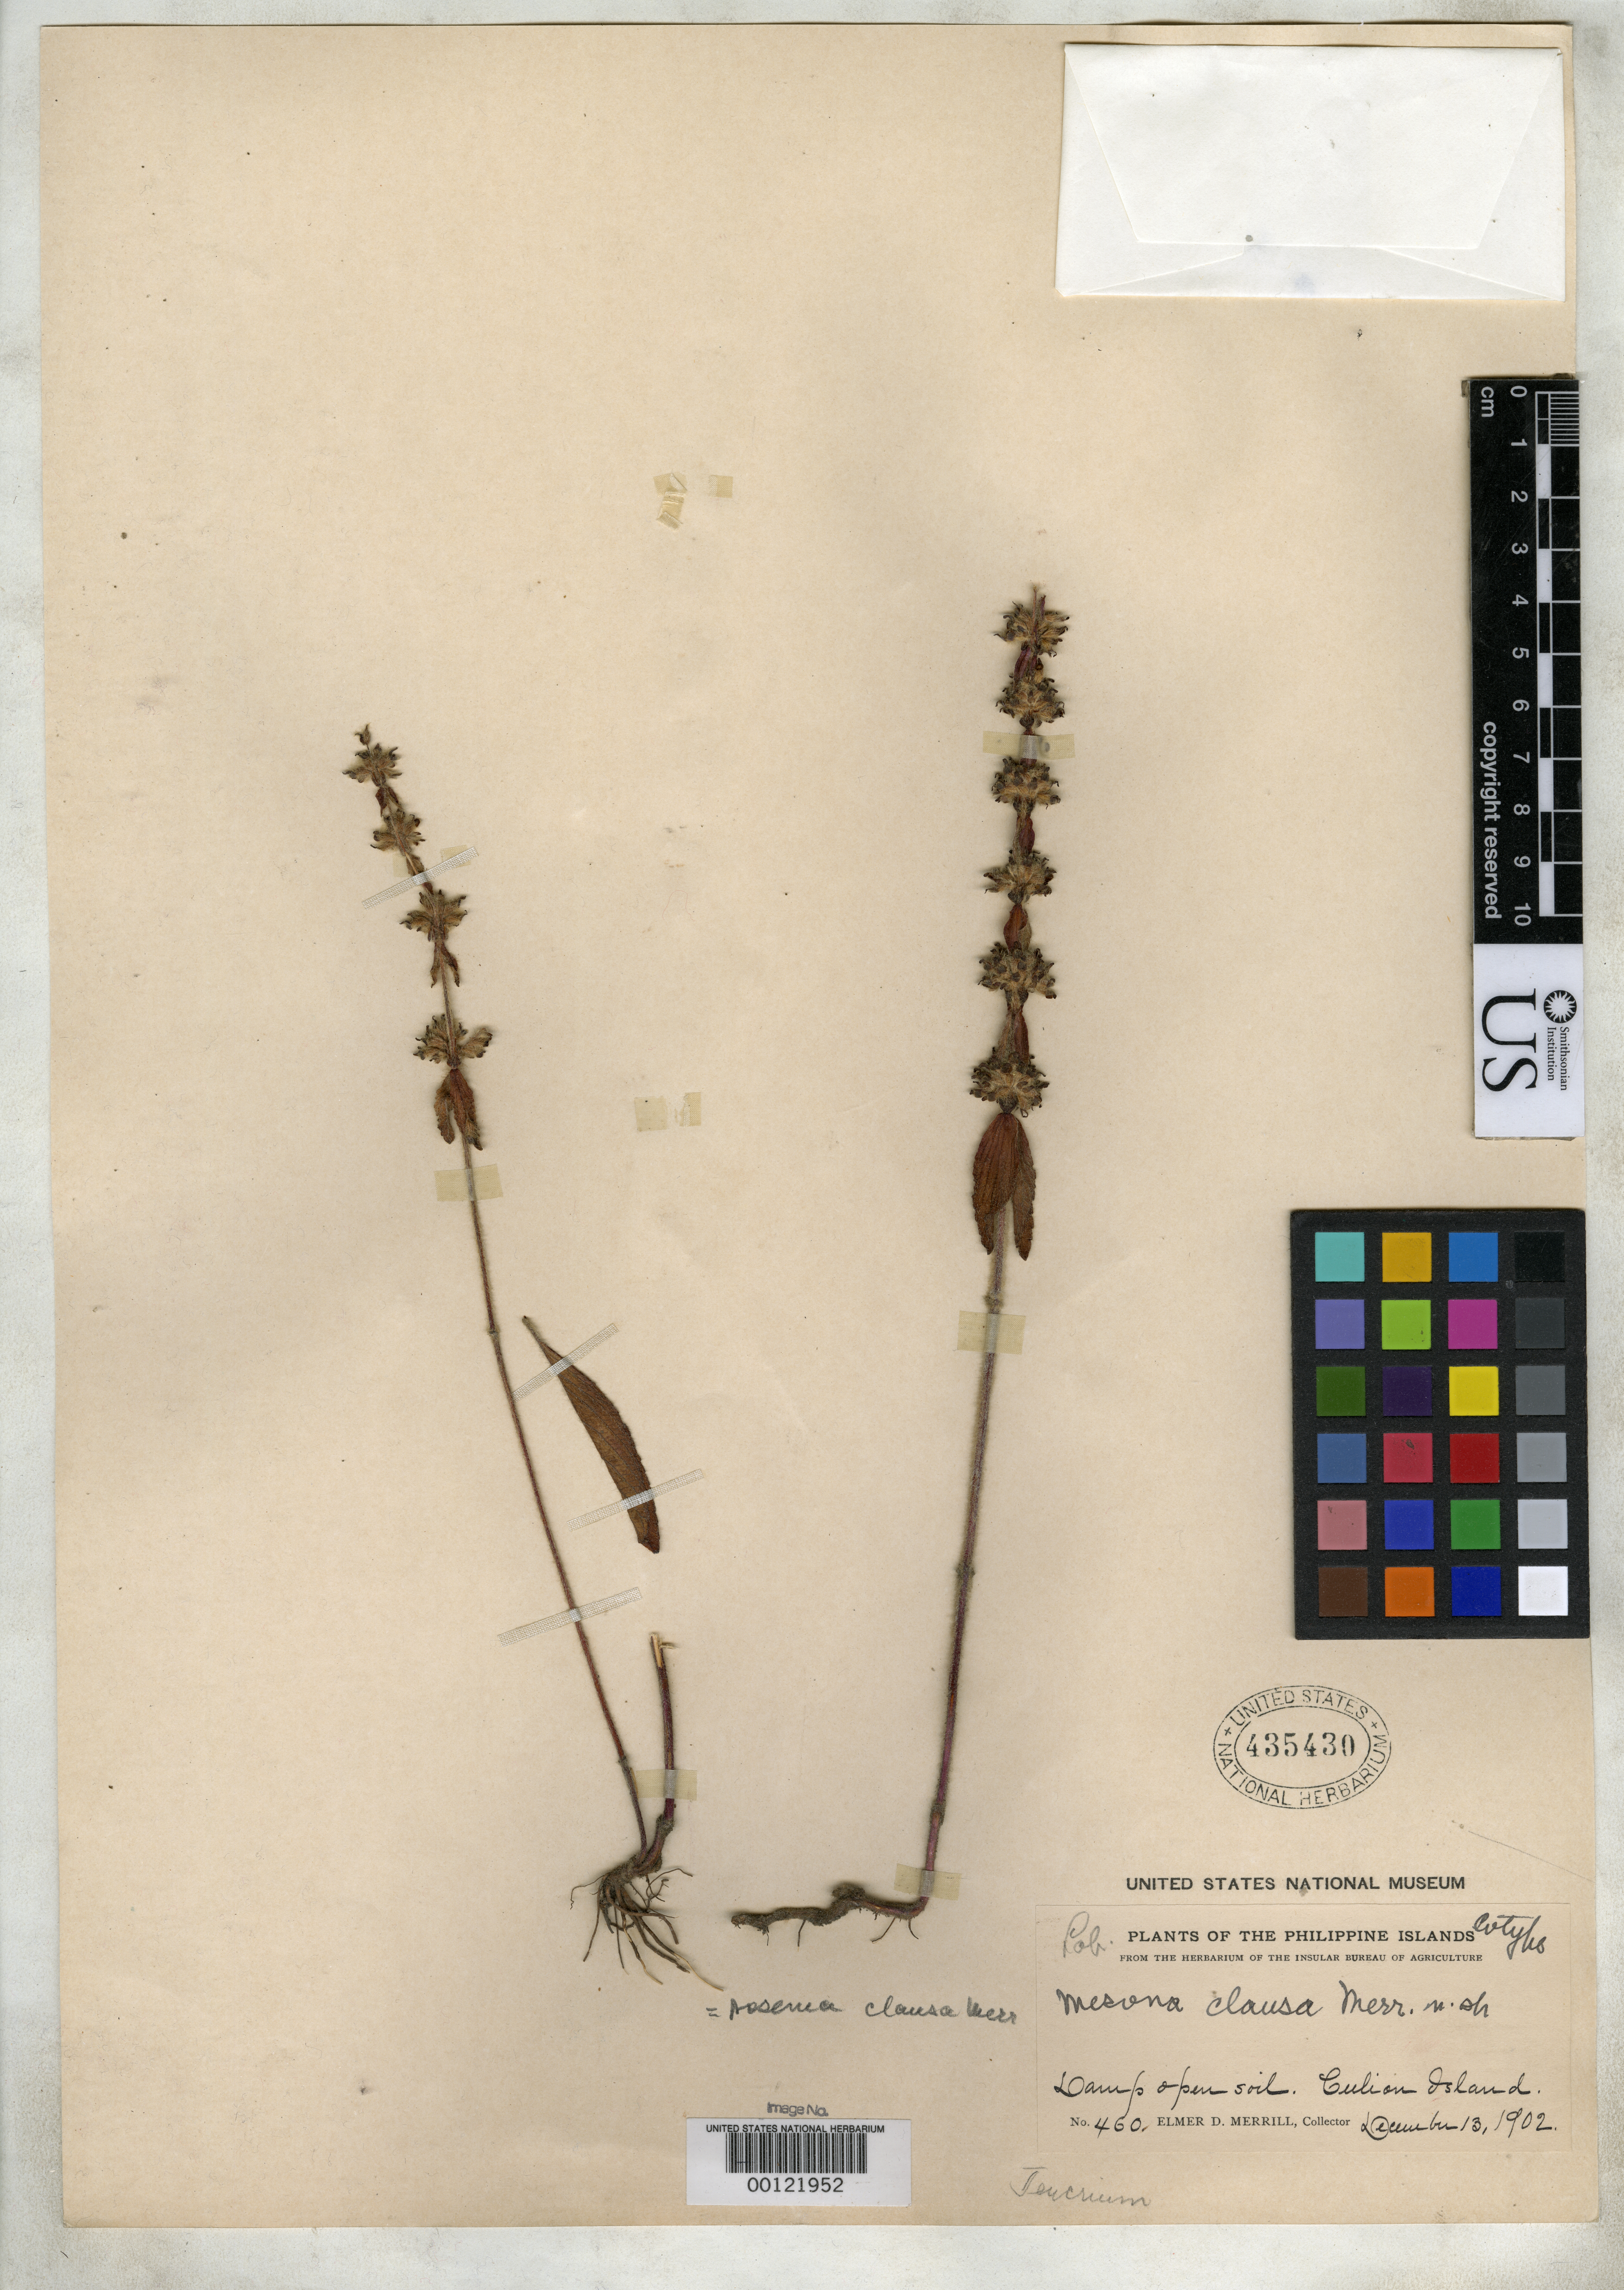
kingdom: Plantae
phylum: Tracheophyta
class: Magnoliopsida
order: Lamiales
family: Lamiaceae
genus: Mesona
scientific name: Mesona clausa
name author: Merr.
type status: Isotype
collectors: E. D. Merrill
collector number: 460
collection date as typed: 13 Dec 1902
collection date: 1902-12-13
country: Philippines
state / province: Mimaropa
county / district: Palawan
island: Culion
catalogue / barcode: US 435430